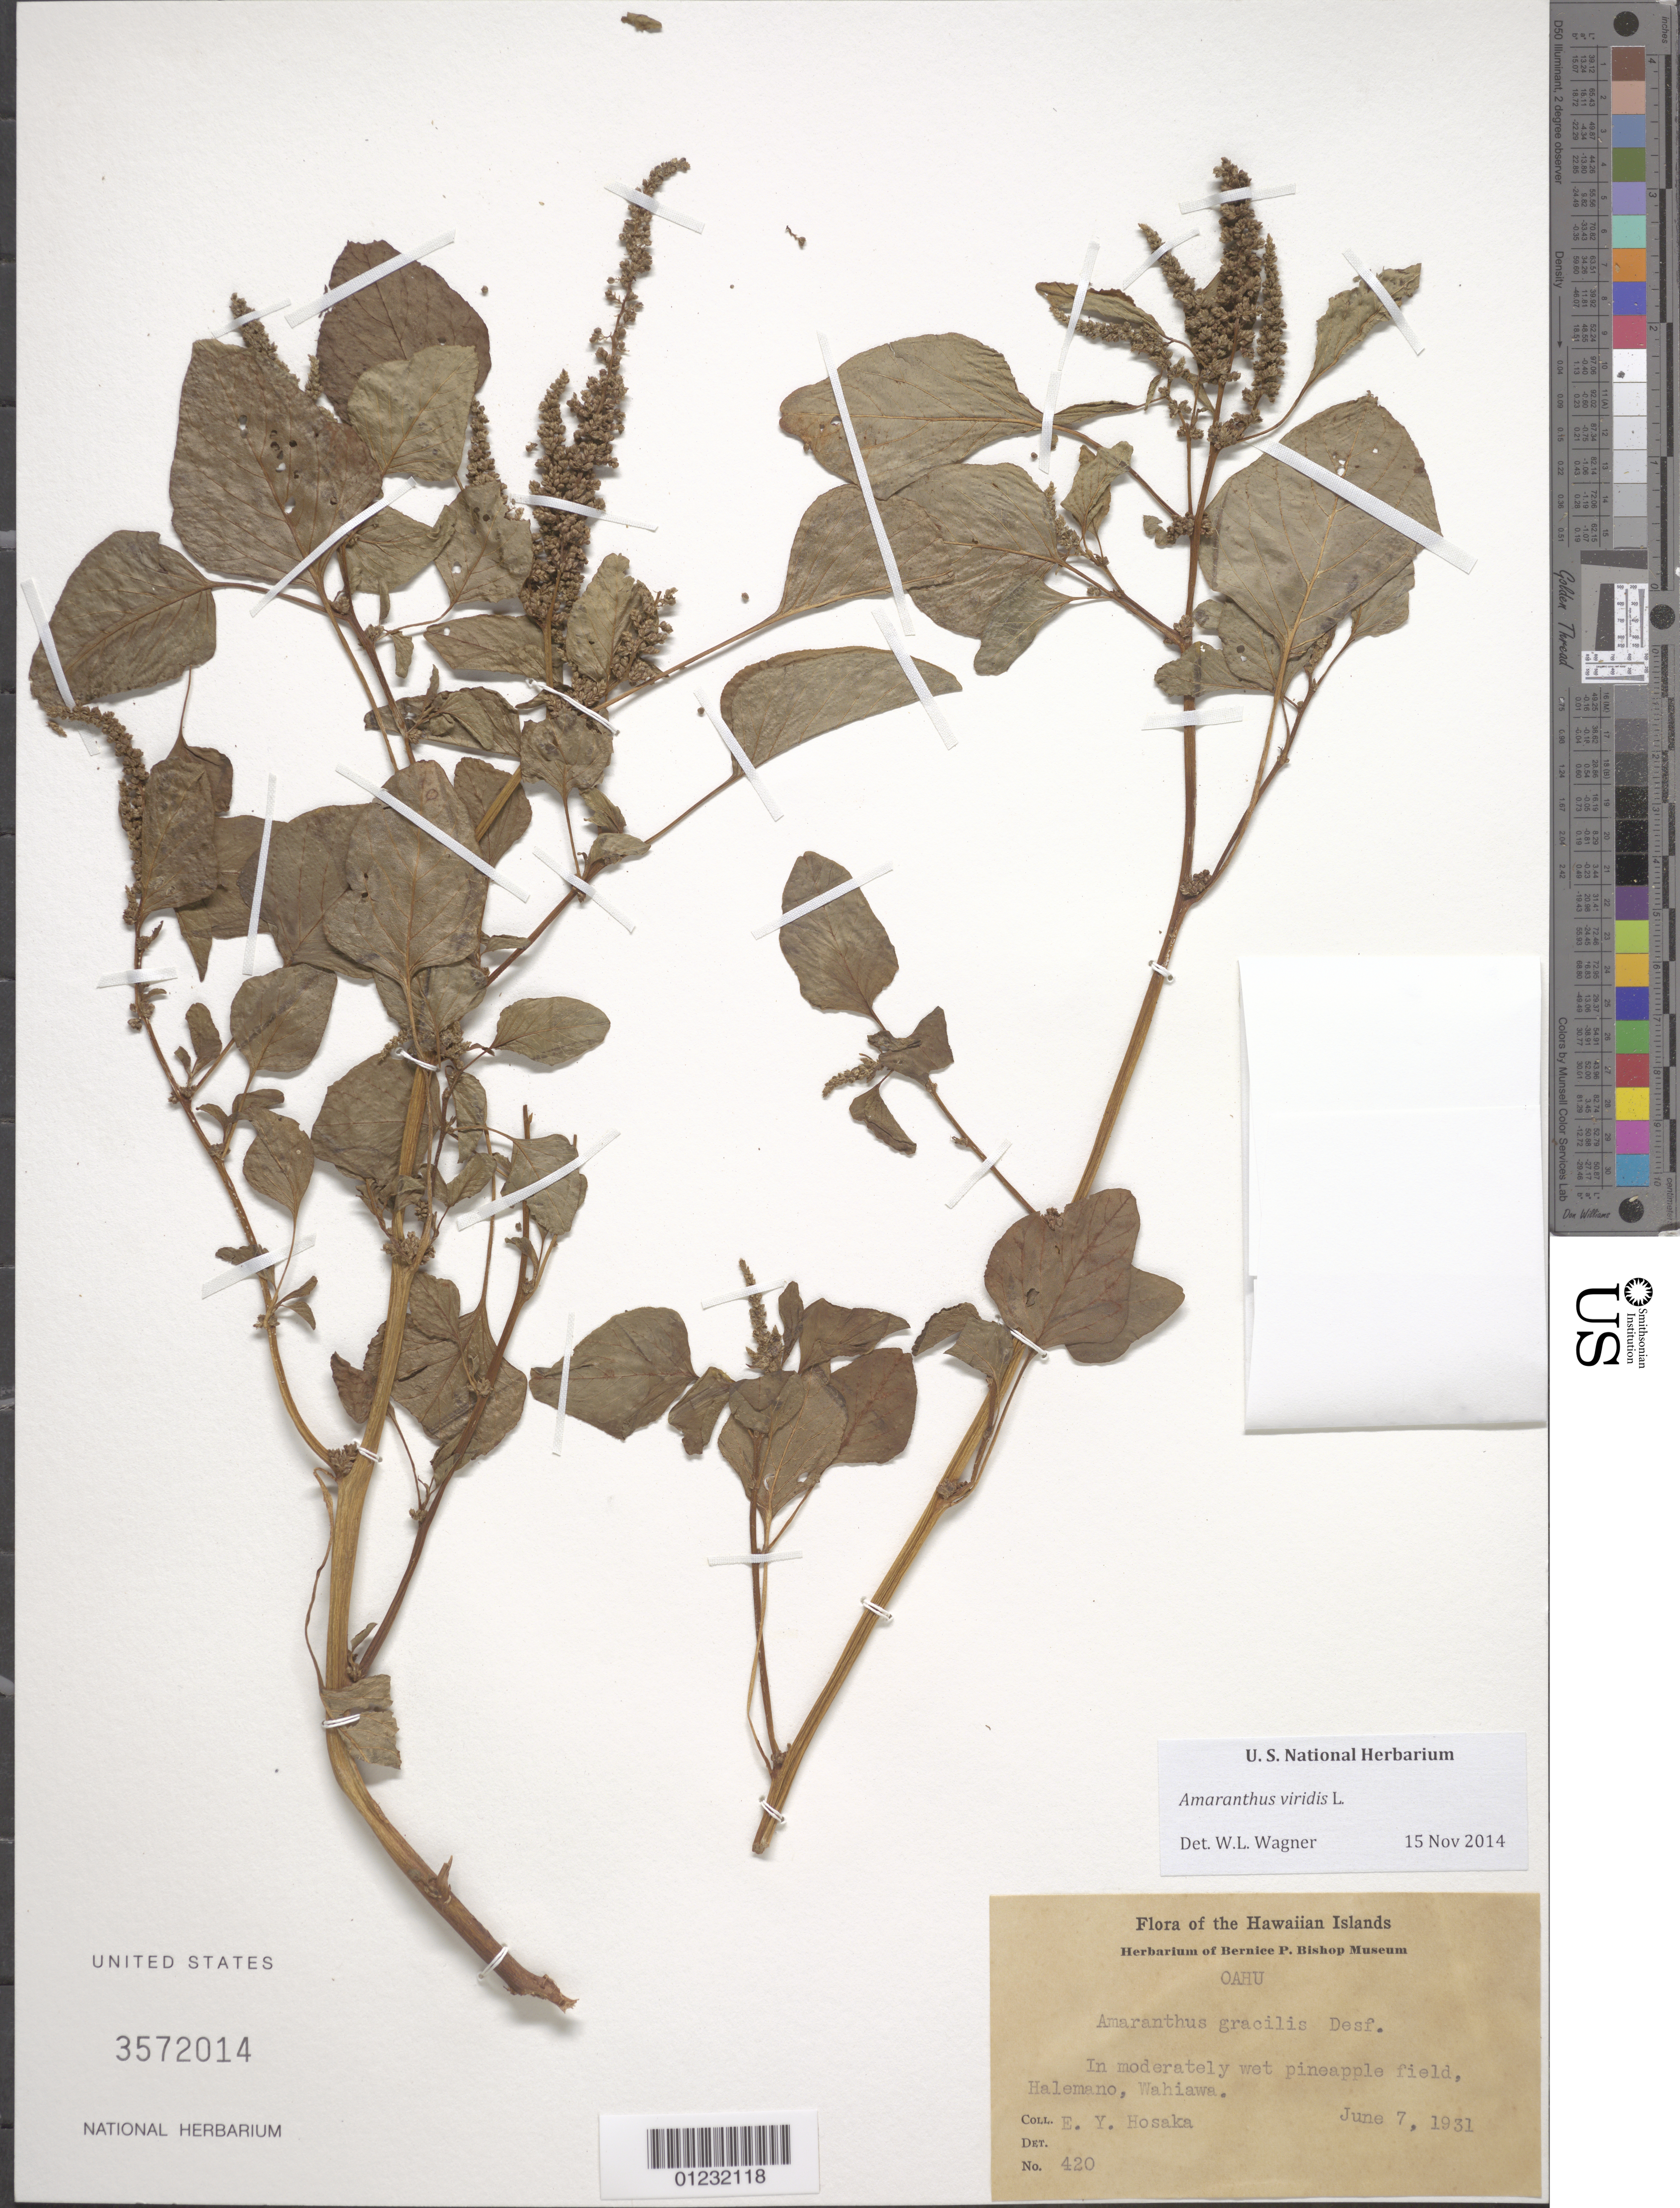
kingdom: Plantae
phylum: Tracheophyta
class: Magnoliopsida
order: Caryophyllales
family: Amaranthaceae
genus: Amaranthus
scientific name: Amaranthus viridis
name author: L.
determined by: Wagner, W. L., (BOT), Smithsonian Institution - National Museum of Natural History (UNITED STATES)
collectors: E. Y. Hosaka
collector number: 420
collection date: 1931-06-07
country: United States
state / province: Hawaii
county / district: Honolulu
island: Oahu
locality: In moderately wet pineapple field, Halemano, Wahiawa.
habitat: In moderately wet pineapple field,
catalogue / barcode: US 3572014